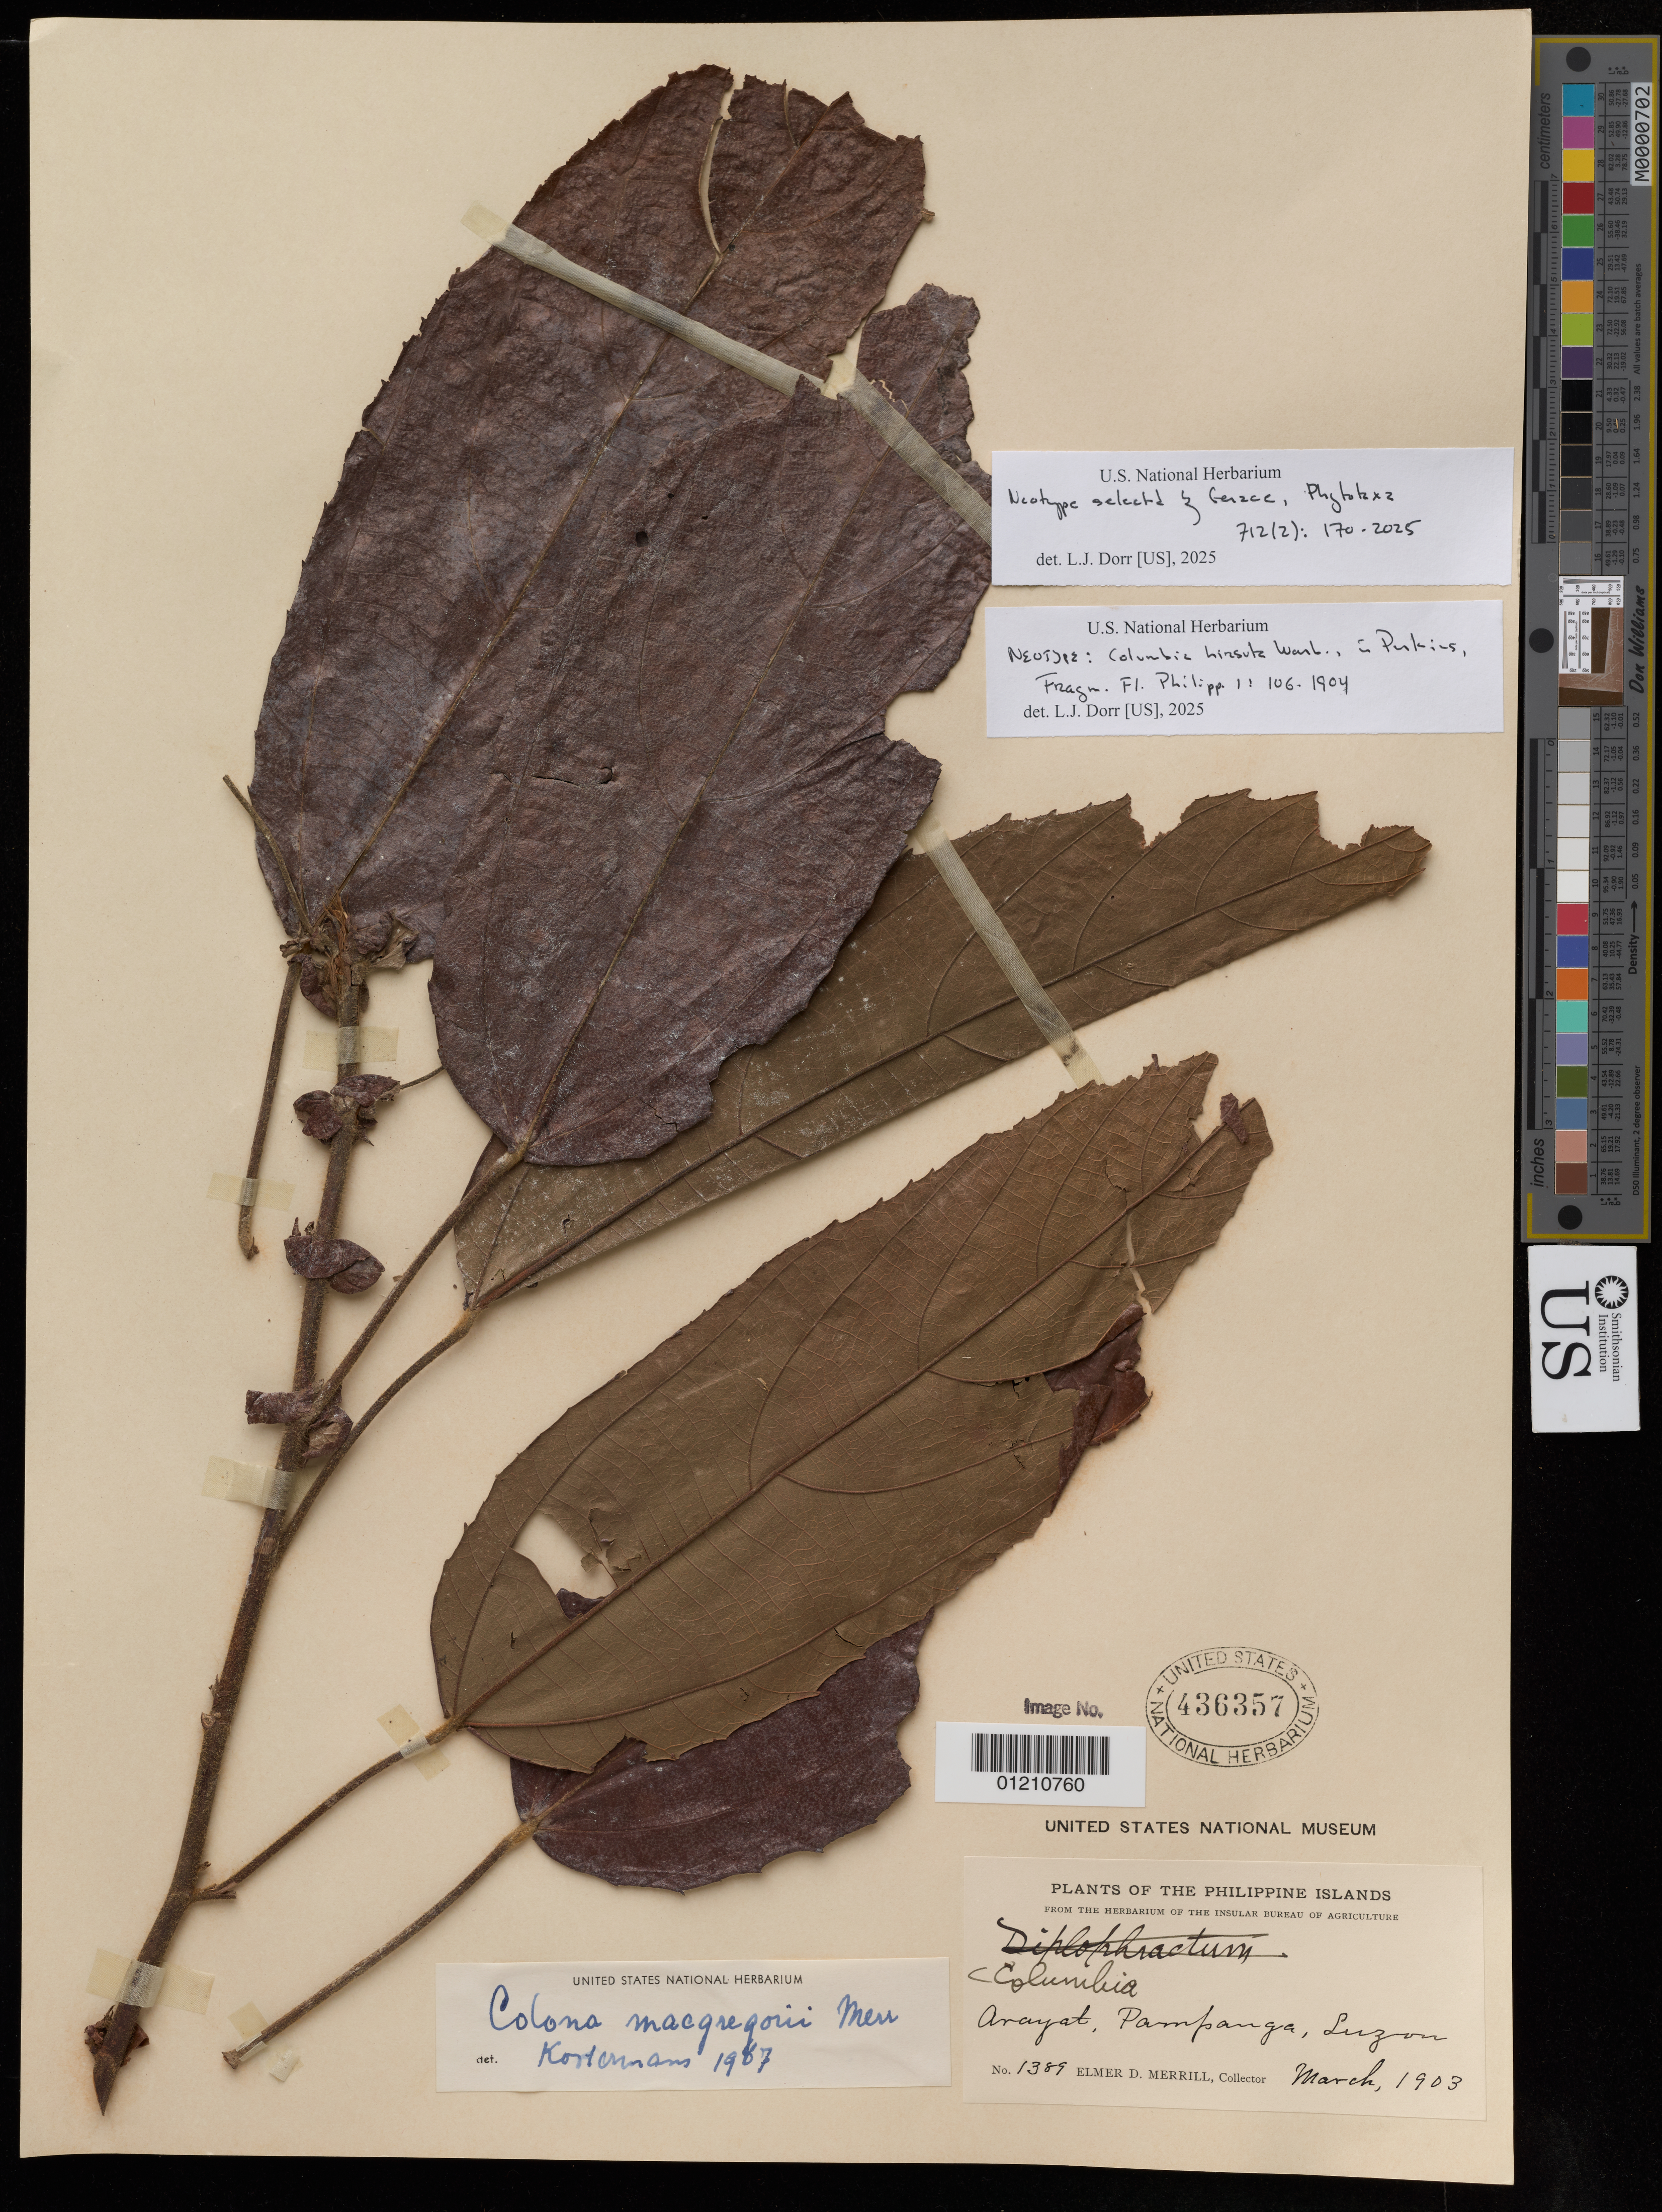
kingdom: Plantae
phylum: Tracheophyta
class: Magnoliopsida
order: Malvales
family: Malvaceae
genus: Columbia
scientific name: Columbia hirsuta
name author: Warb. ex Perkins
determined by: Dorr, Laurence J., Curator (BOT), Smithsonian Institution - National Museum of Natural History (UNITED STATES)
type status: Neotype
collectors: E. D. Merrill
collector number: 1389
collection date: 1903-03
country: Philippines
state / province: Central Luzon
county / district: Pampanga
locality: Arayat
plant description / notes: Neotype selected by: Gerace, Phytotaxa 712(2): 170. 2025 (Dorr, L.J., US 2025) DOI: 10.11646/phytotaxa.712.2.6; Transcribed by digital volunteers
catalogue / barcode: US 436357